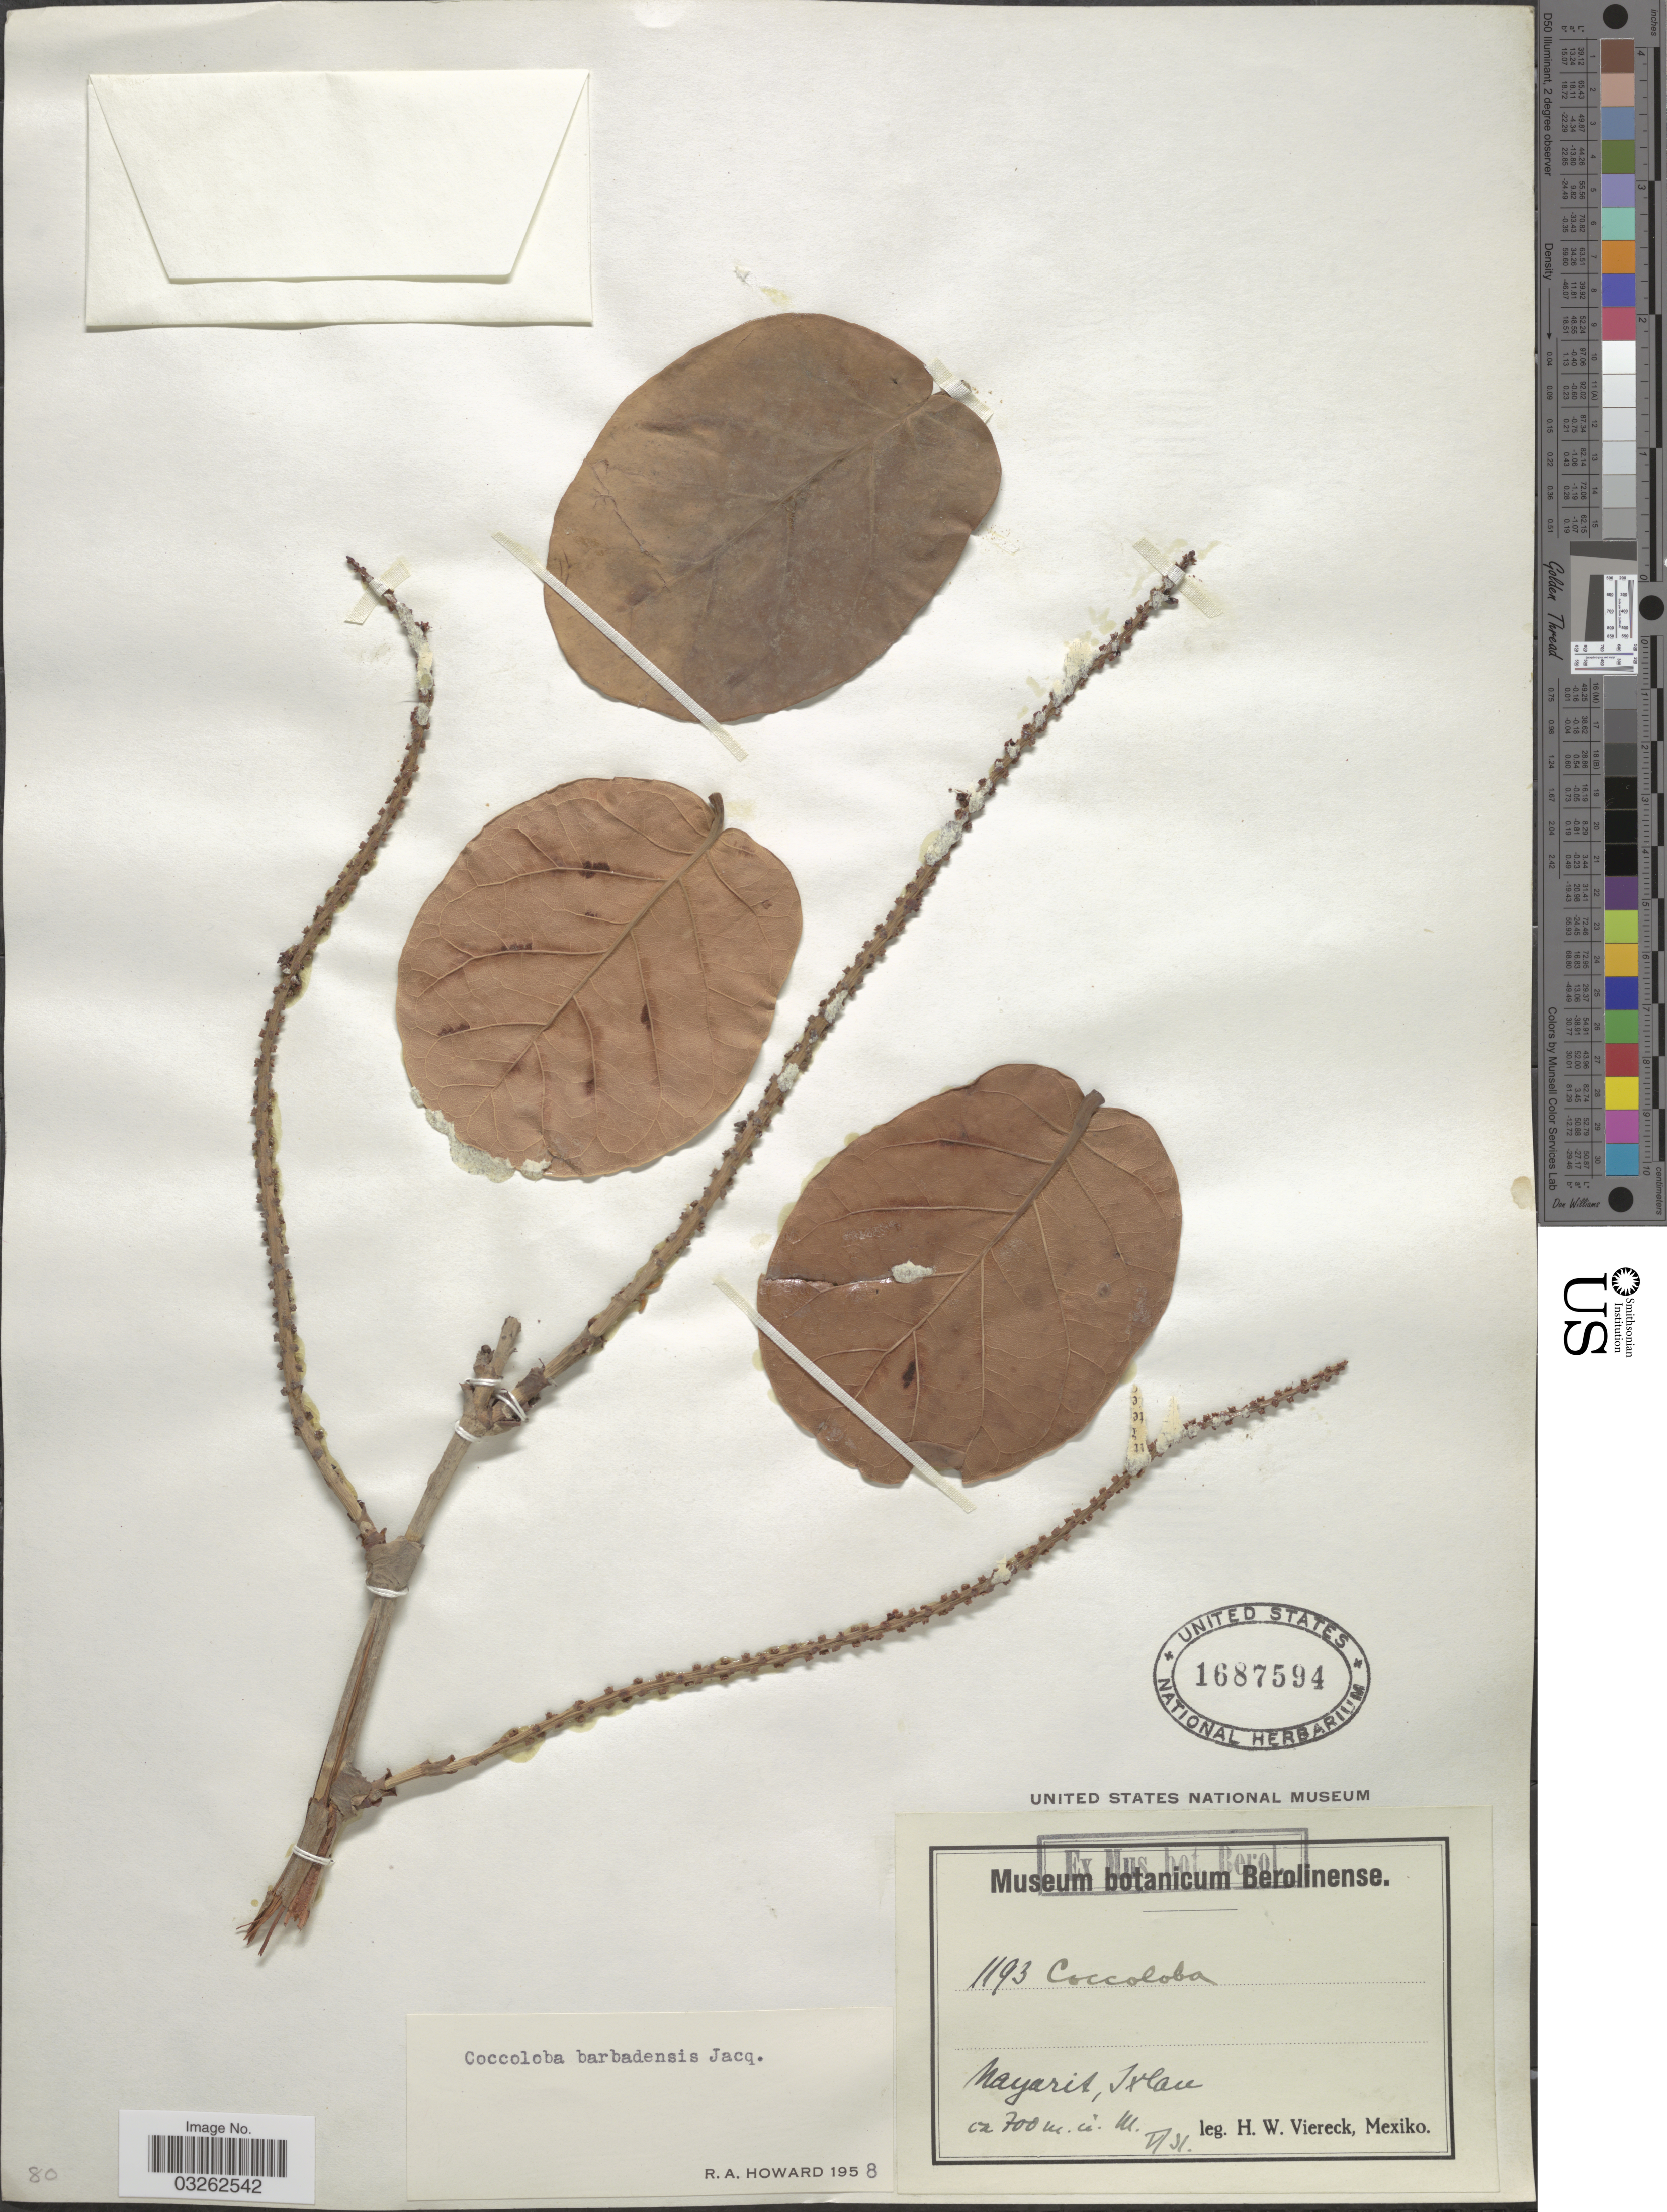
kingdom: Plantae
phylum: Tracheophyta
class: Magnoliopsida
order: Caryophyllales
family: Polygonaceae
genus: Coccoloba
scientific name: Coccoloba barbadensis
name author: Jacq.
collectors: H. W. Viereck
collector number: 1193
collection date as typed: Transcribed d/m/y: /5/31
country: Mexico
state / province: Nayarit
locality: Ixlan.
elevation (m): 700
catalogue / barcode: US 1687594